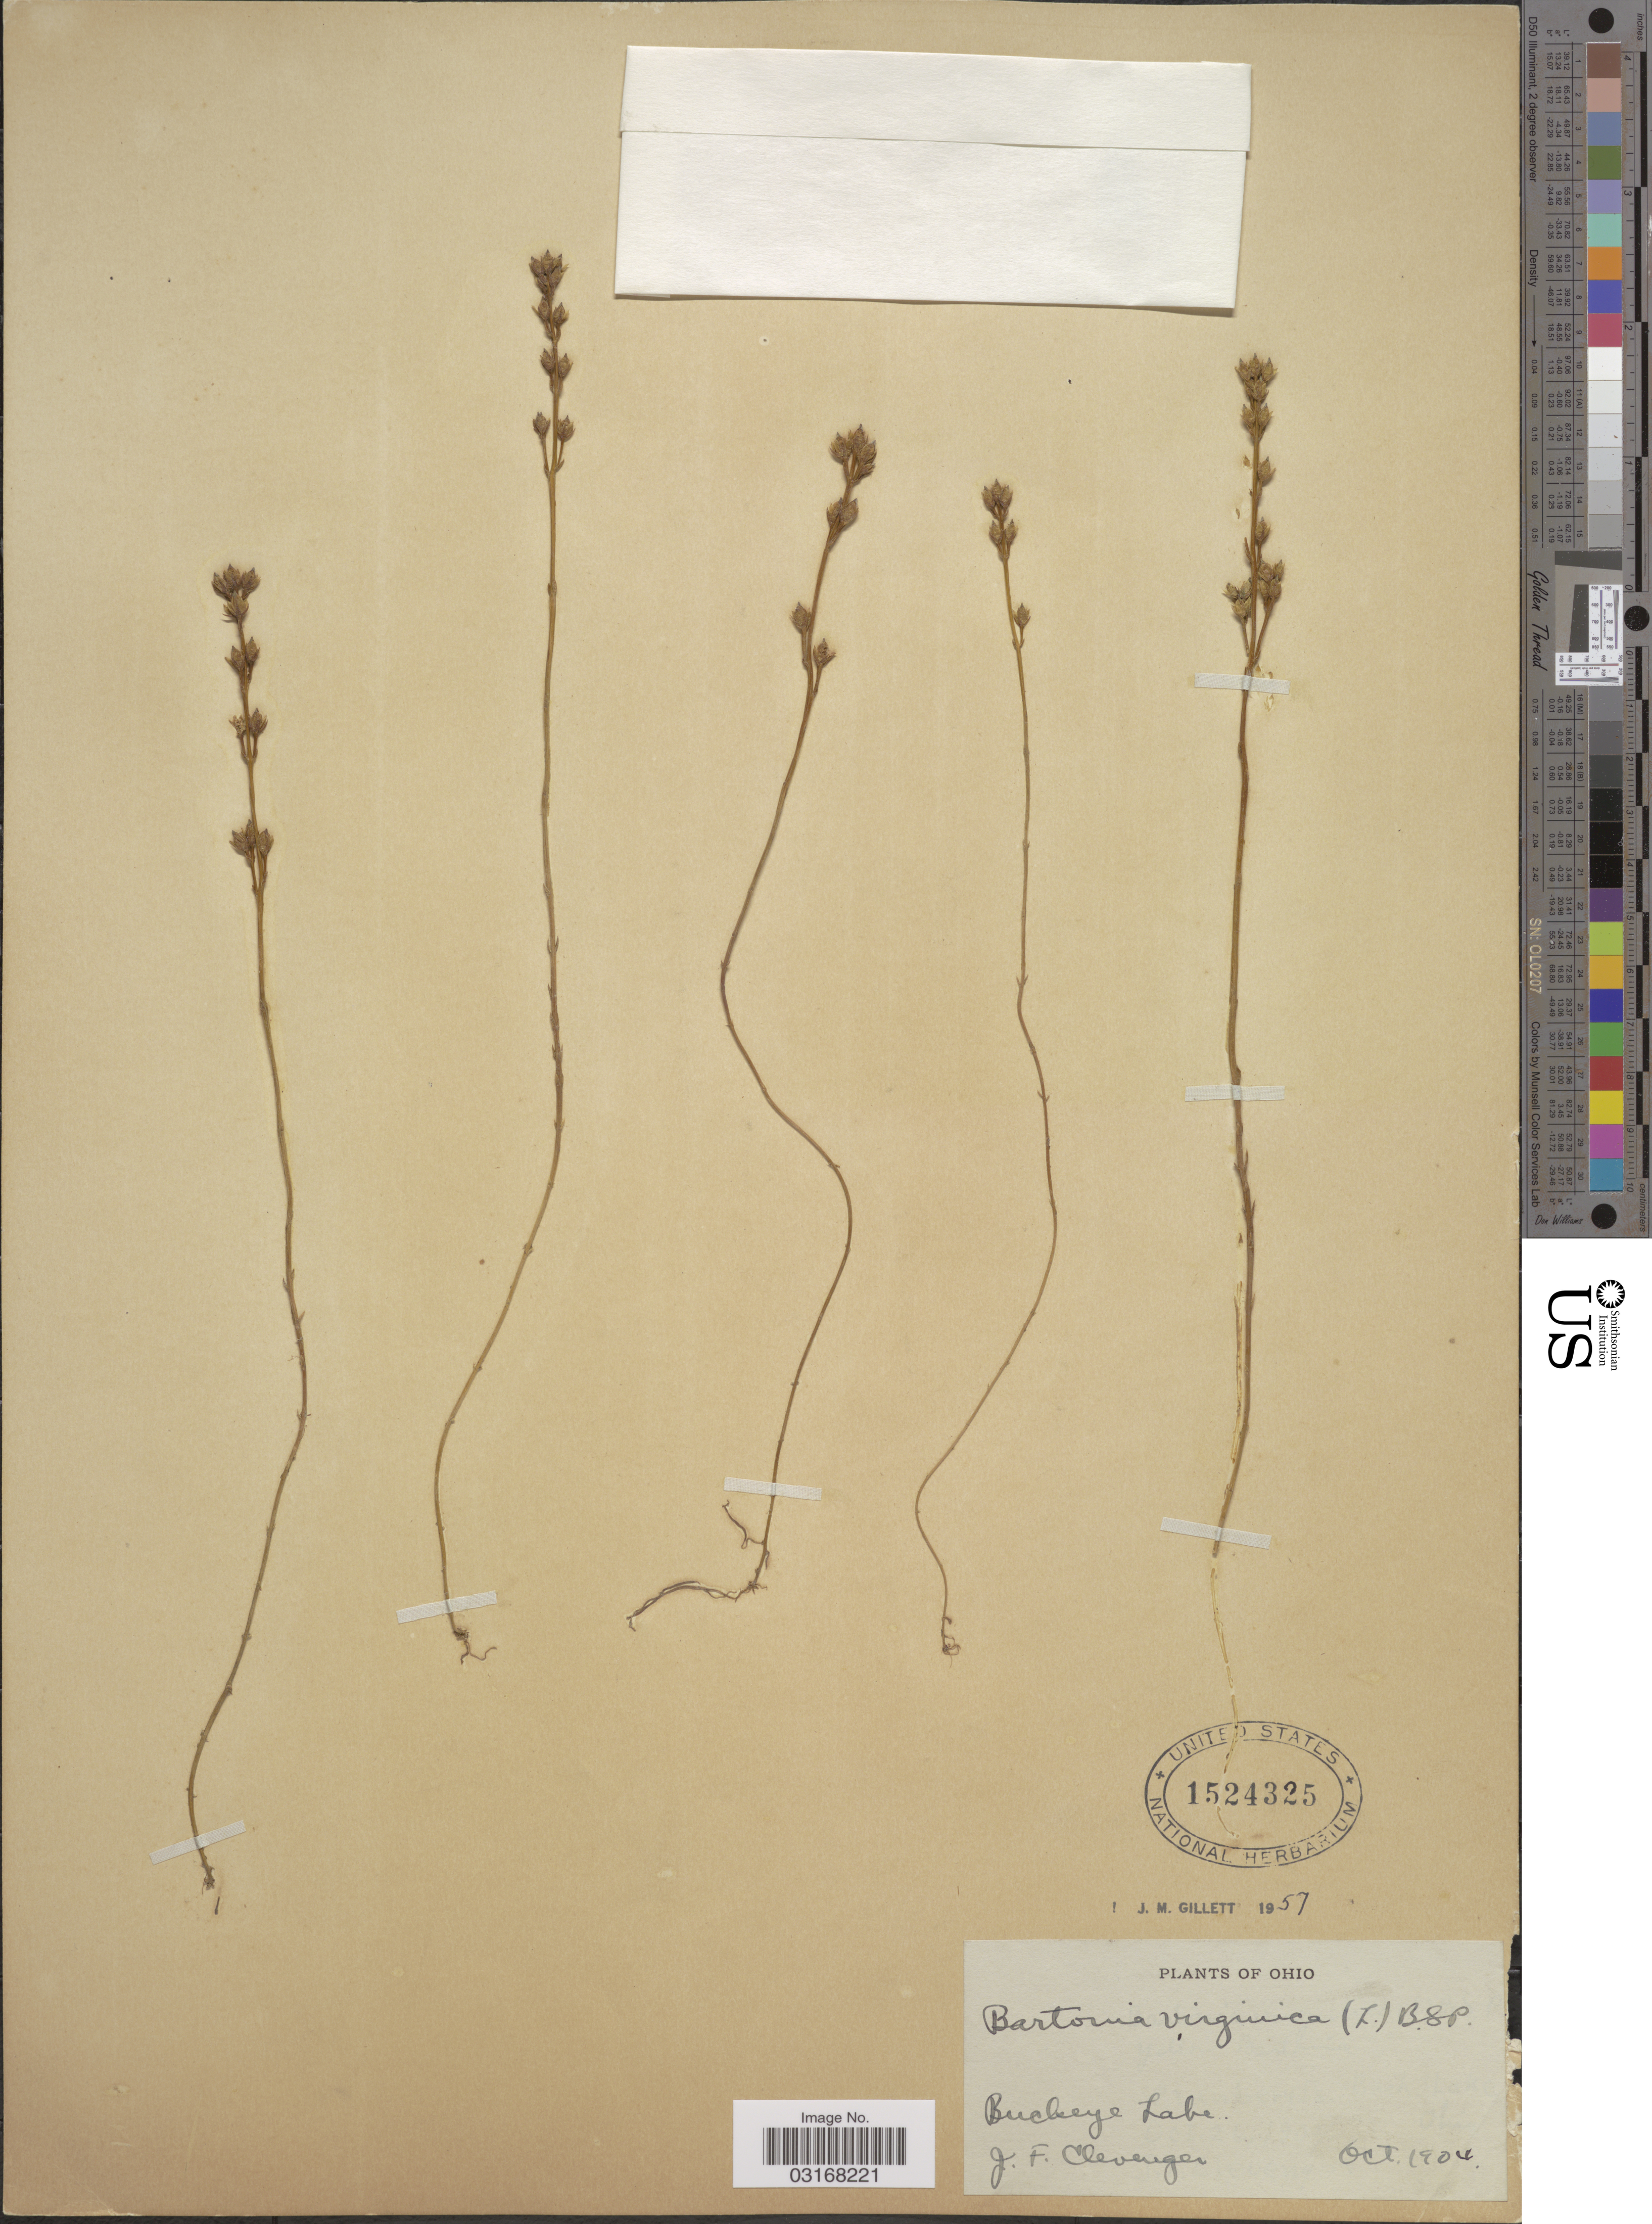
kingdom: Plantae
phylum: Tracheophyta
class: Magnoliopsida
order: Gentianales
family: Gentianaceae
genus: Bartonia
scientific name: Bartonia virginica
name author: (L.) Britton, Stearns & Poggenb.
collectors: J. F. Clevenger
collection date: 1904-10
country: United States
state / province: Ohio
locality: Buckeye Lake.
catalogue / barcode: US 1524325